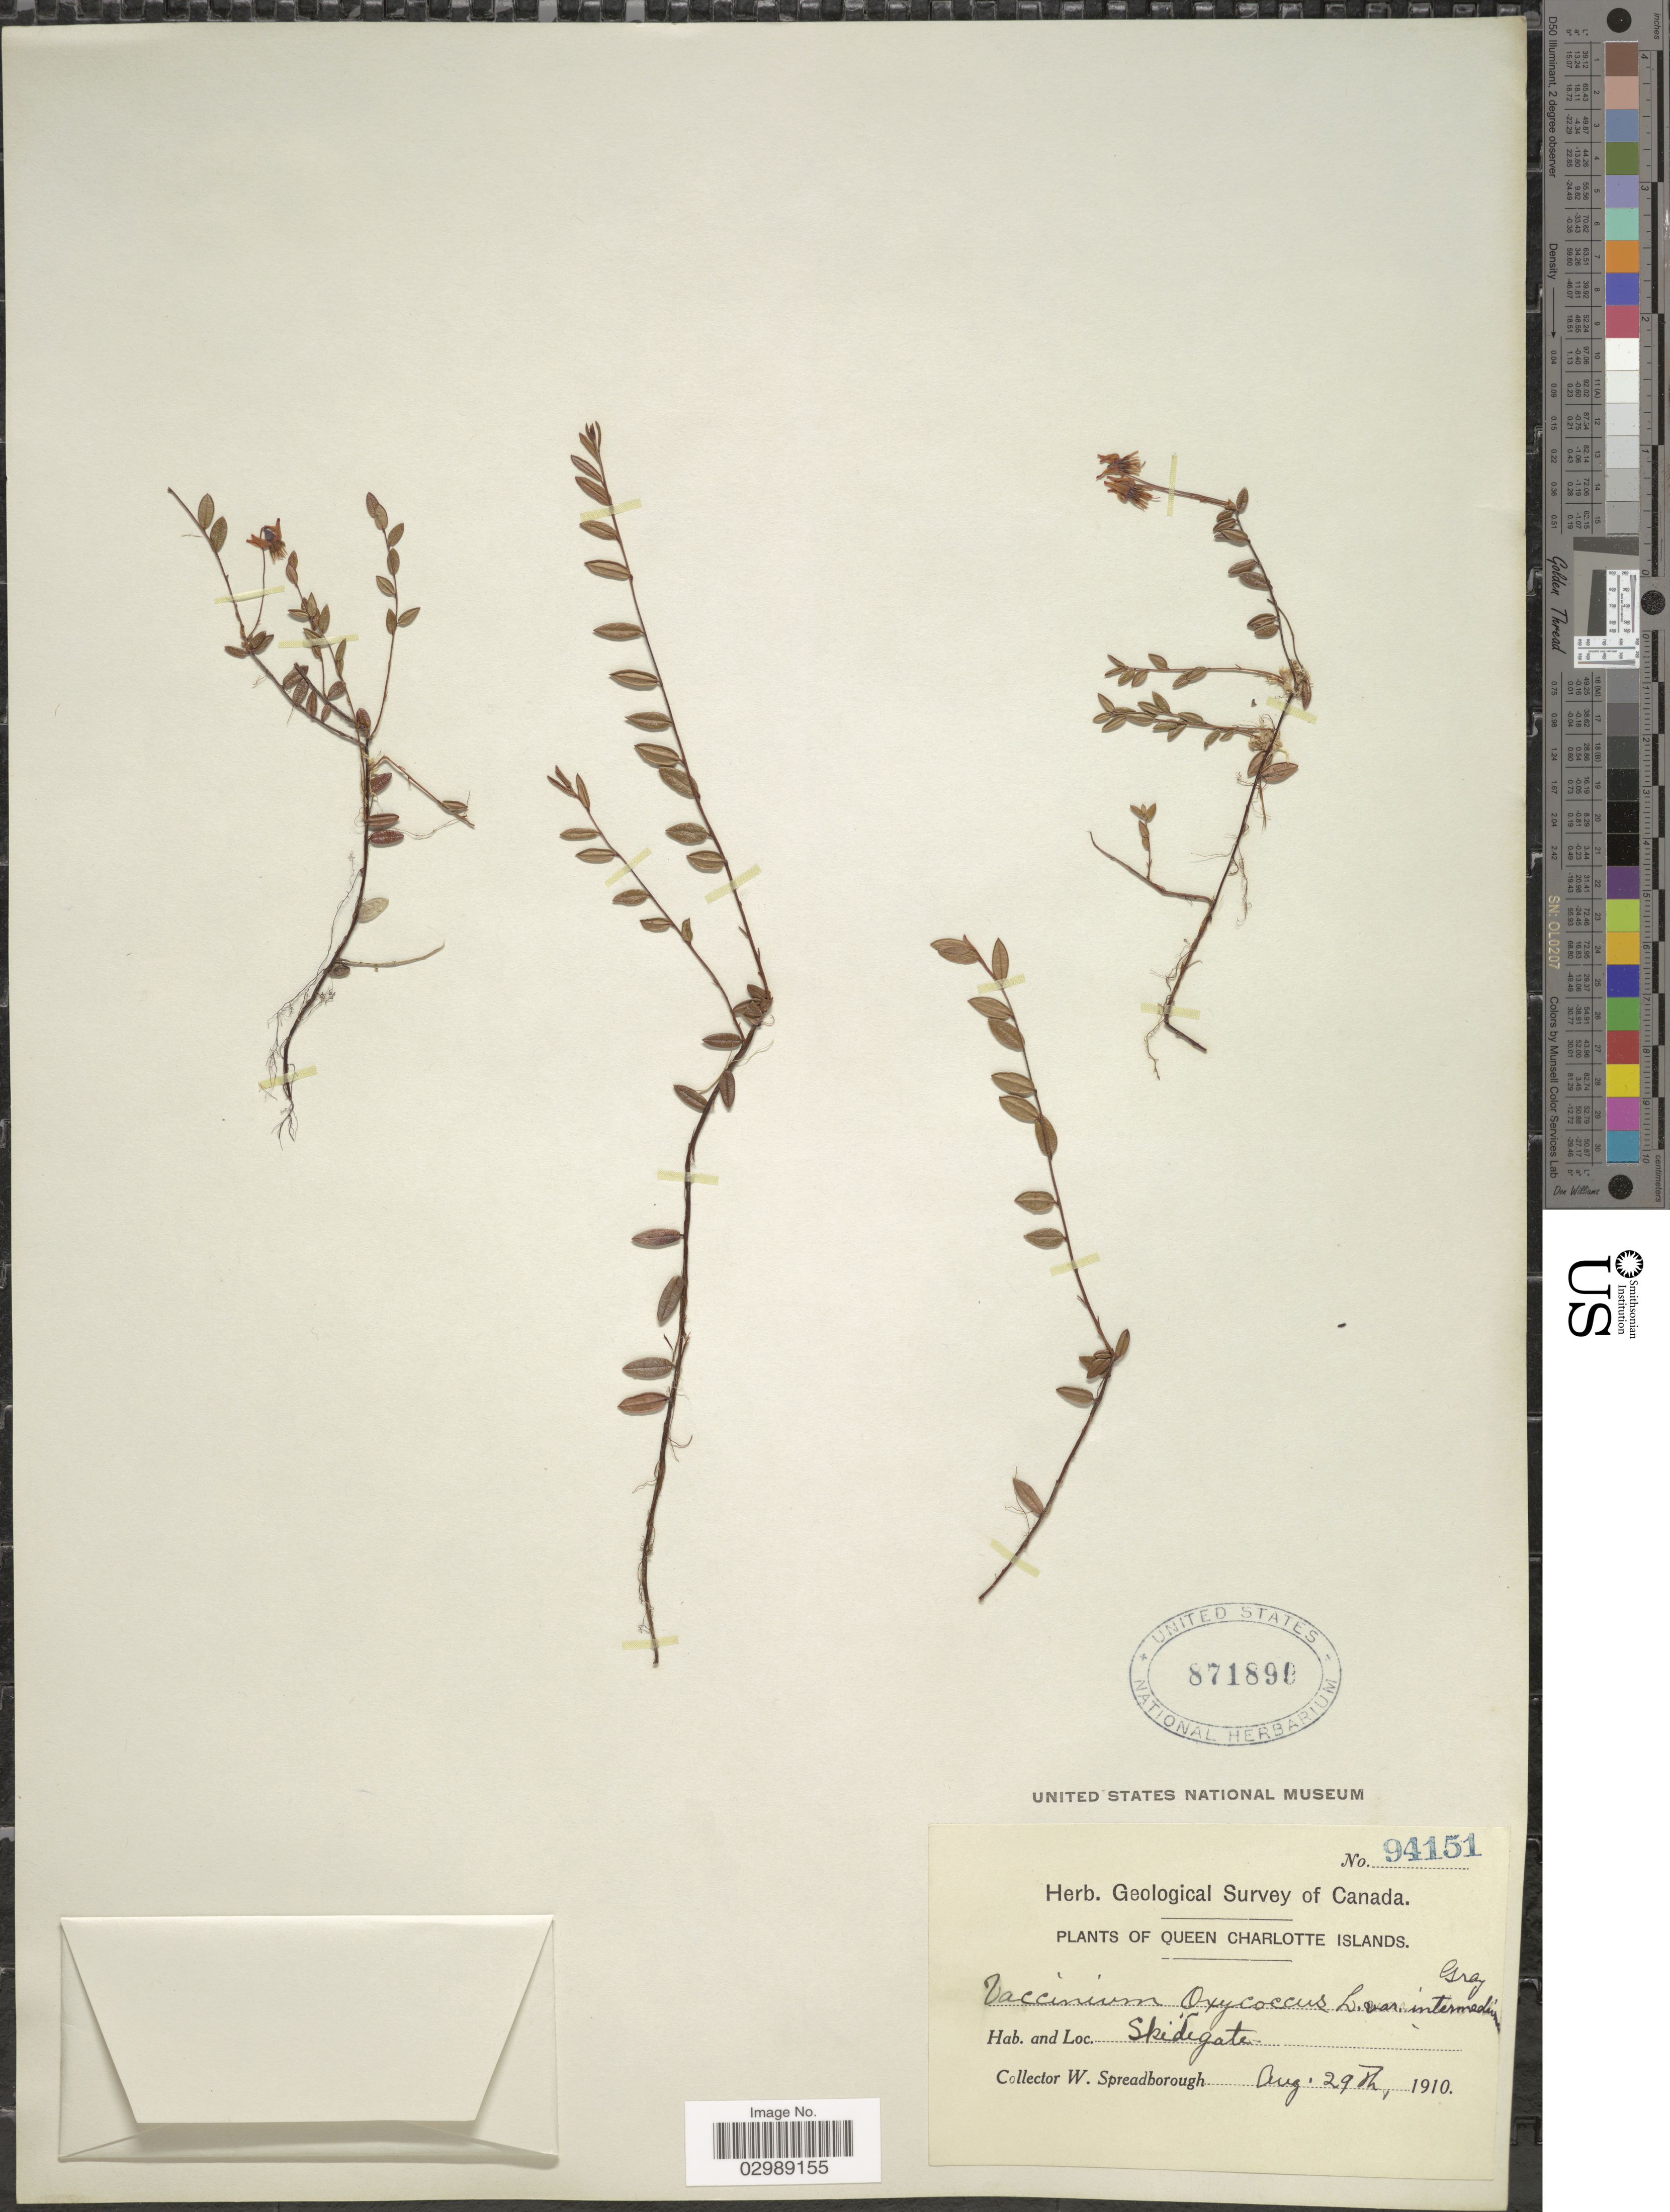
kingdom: Plantae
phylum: Tracheophyta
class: Magnoliopsida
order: Ericales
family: Ericaceae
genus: Vaccinium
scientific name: Vaccinium oxycoccos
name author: L.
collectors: W. Spreadborough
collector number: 94151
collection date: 1910-08-29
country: Canada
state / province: British Columbia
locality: Queen Charlotte Islands. Skidegate.